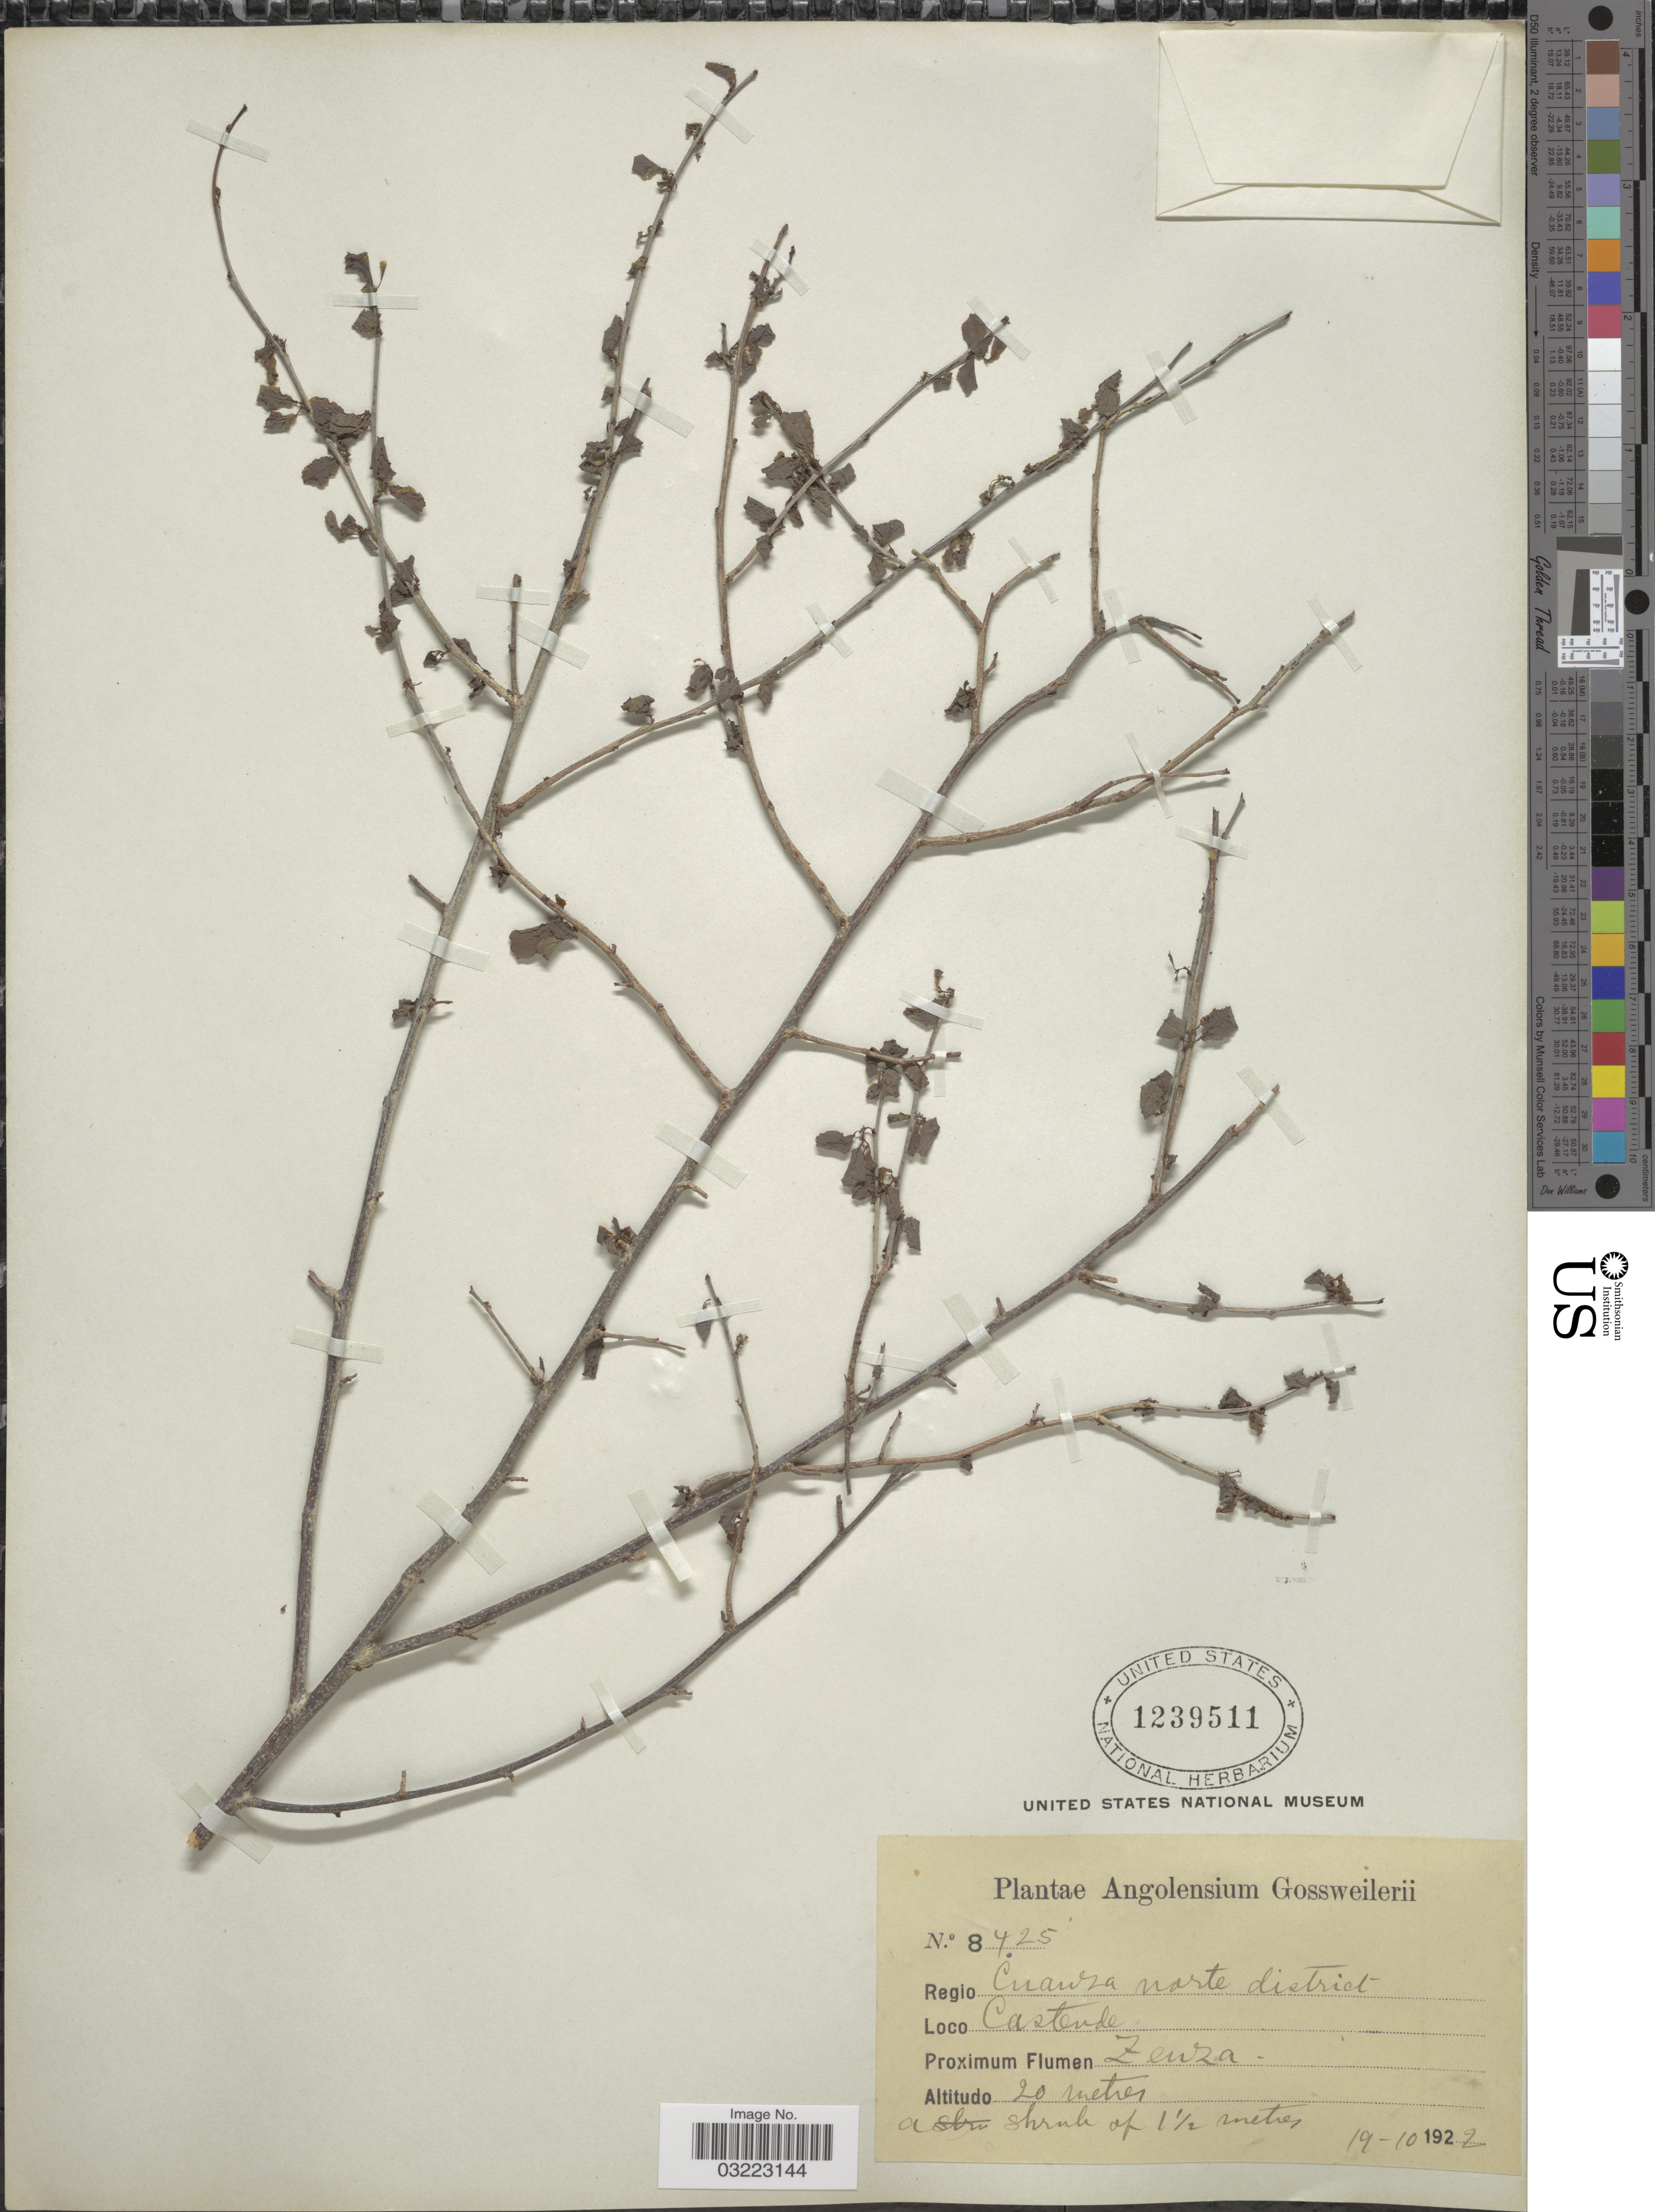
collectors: -. Gossweiler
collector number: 8425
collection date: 1922-10-19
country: Angola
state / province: Cuanza Norte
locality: Regio Cuanza Norte district. Castende. Proximum Flumen Zenza.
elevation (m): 20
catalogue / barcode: US 1239511